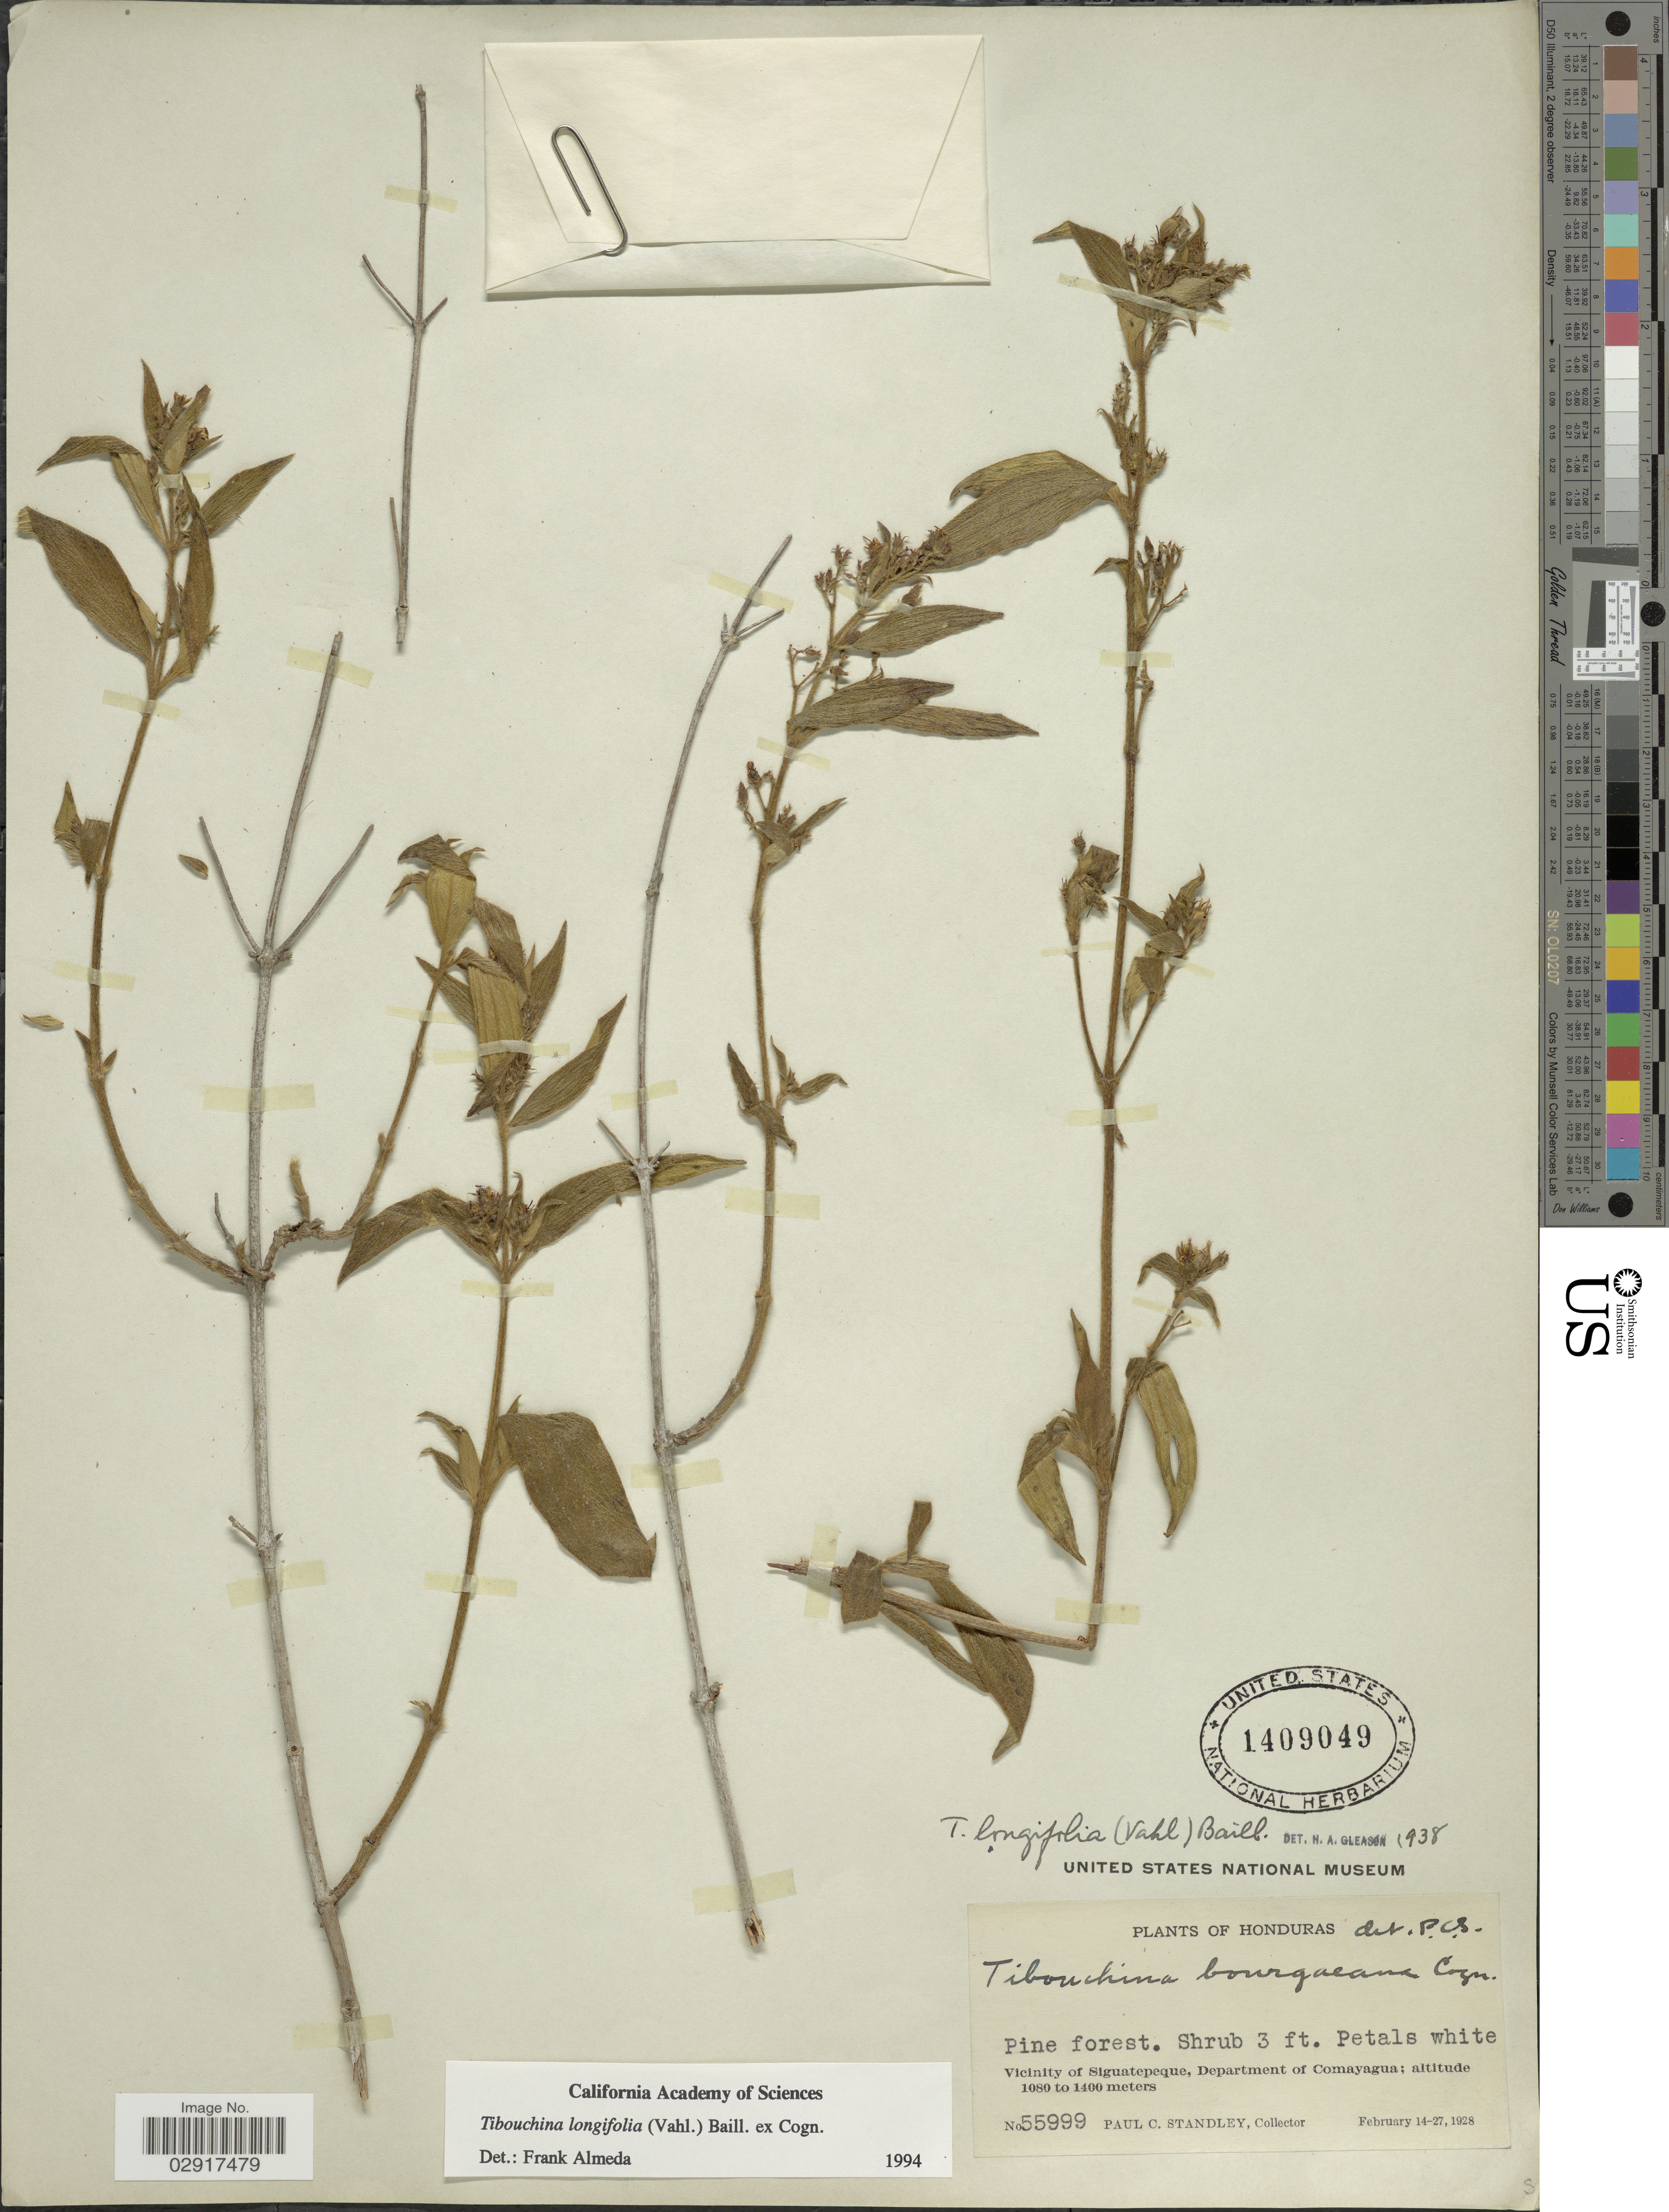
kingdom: Plantae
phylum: Tracheophyta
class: Magnoliopsida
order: Myrtales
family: Melastomataceae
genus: Chaetogastra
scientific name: Chaetogastra longifolia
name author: (Vahl) DC.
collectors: P. C. Standley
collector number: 55999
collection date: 1928-02-14/1928-02-27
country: Honduras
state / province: Comayagua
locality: Vicinity of Siguatepeque, Department of Comayagua.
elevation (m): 1080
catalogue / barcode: US 1409049